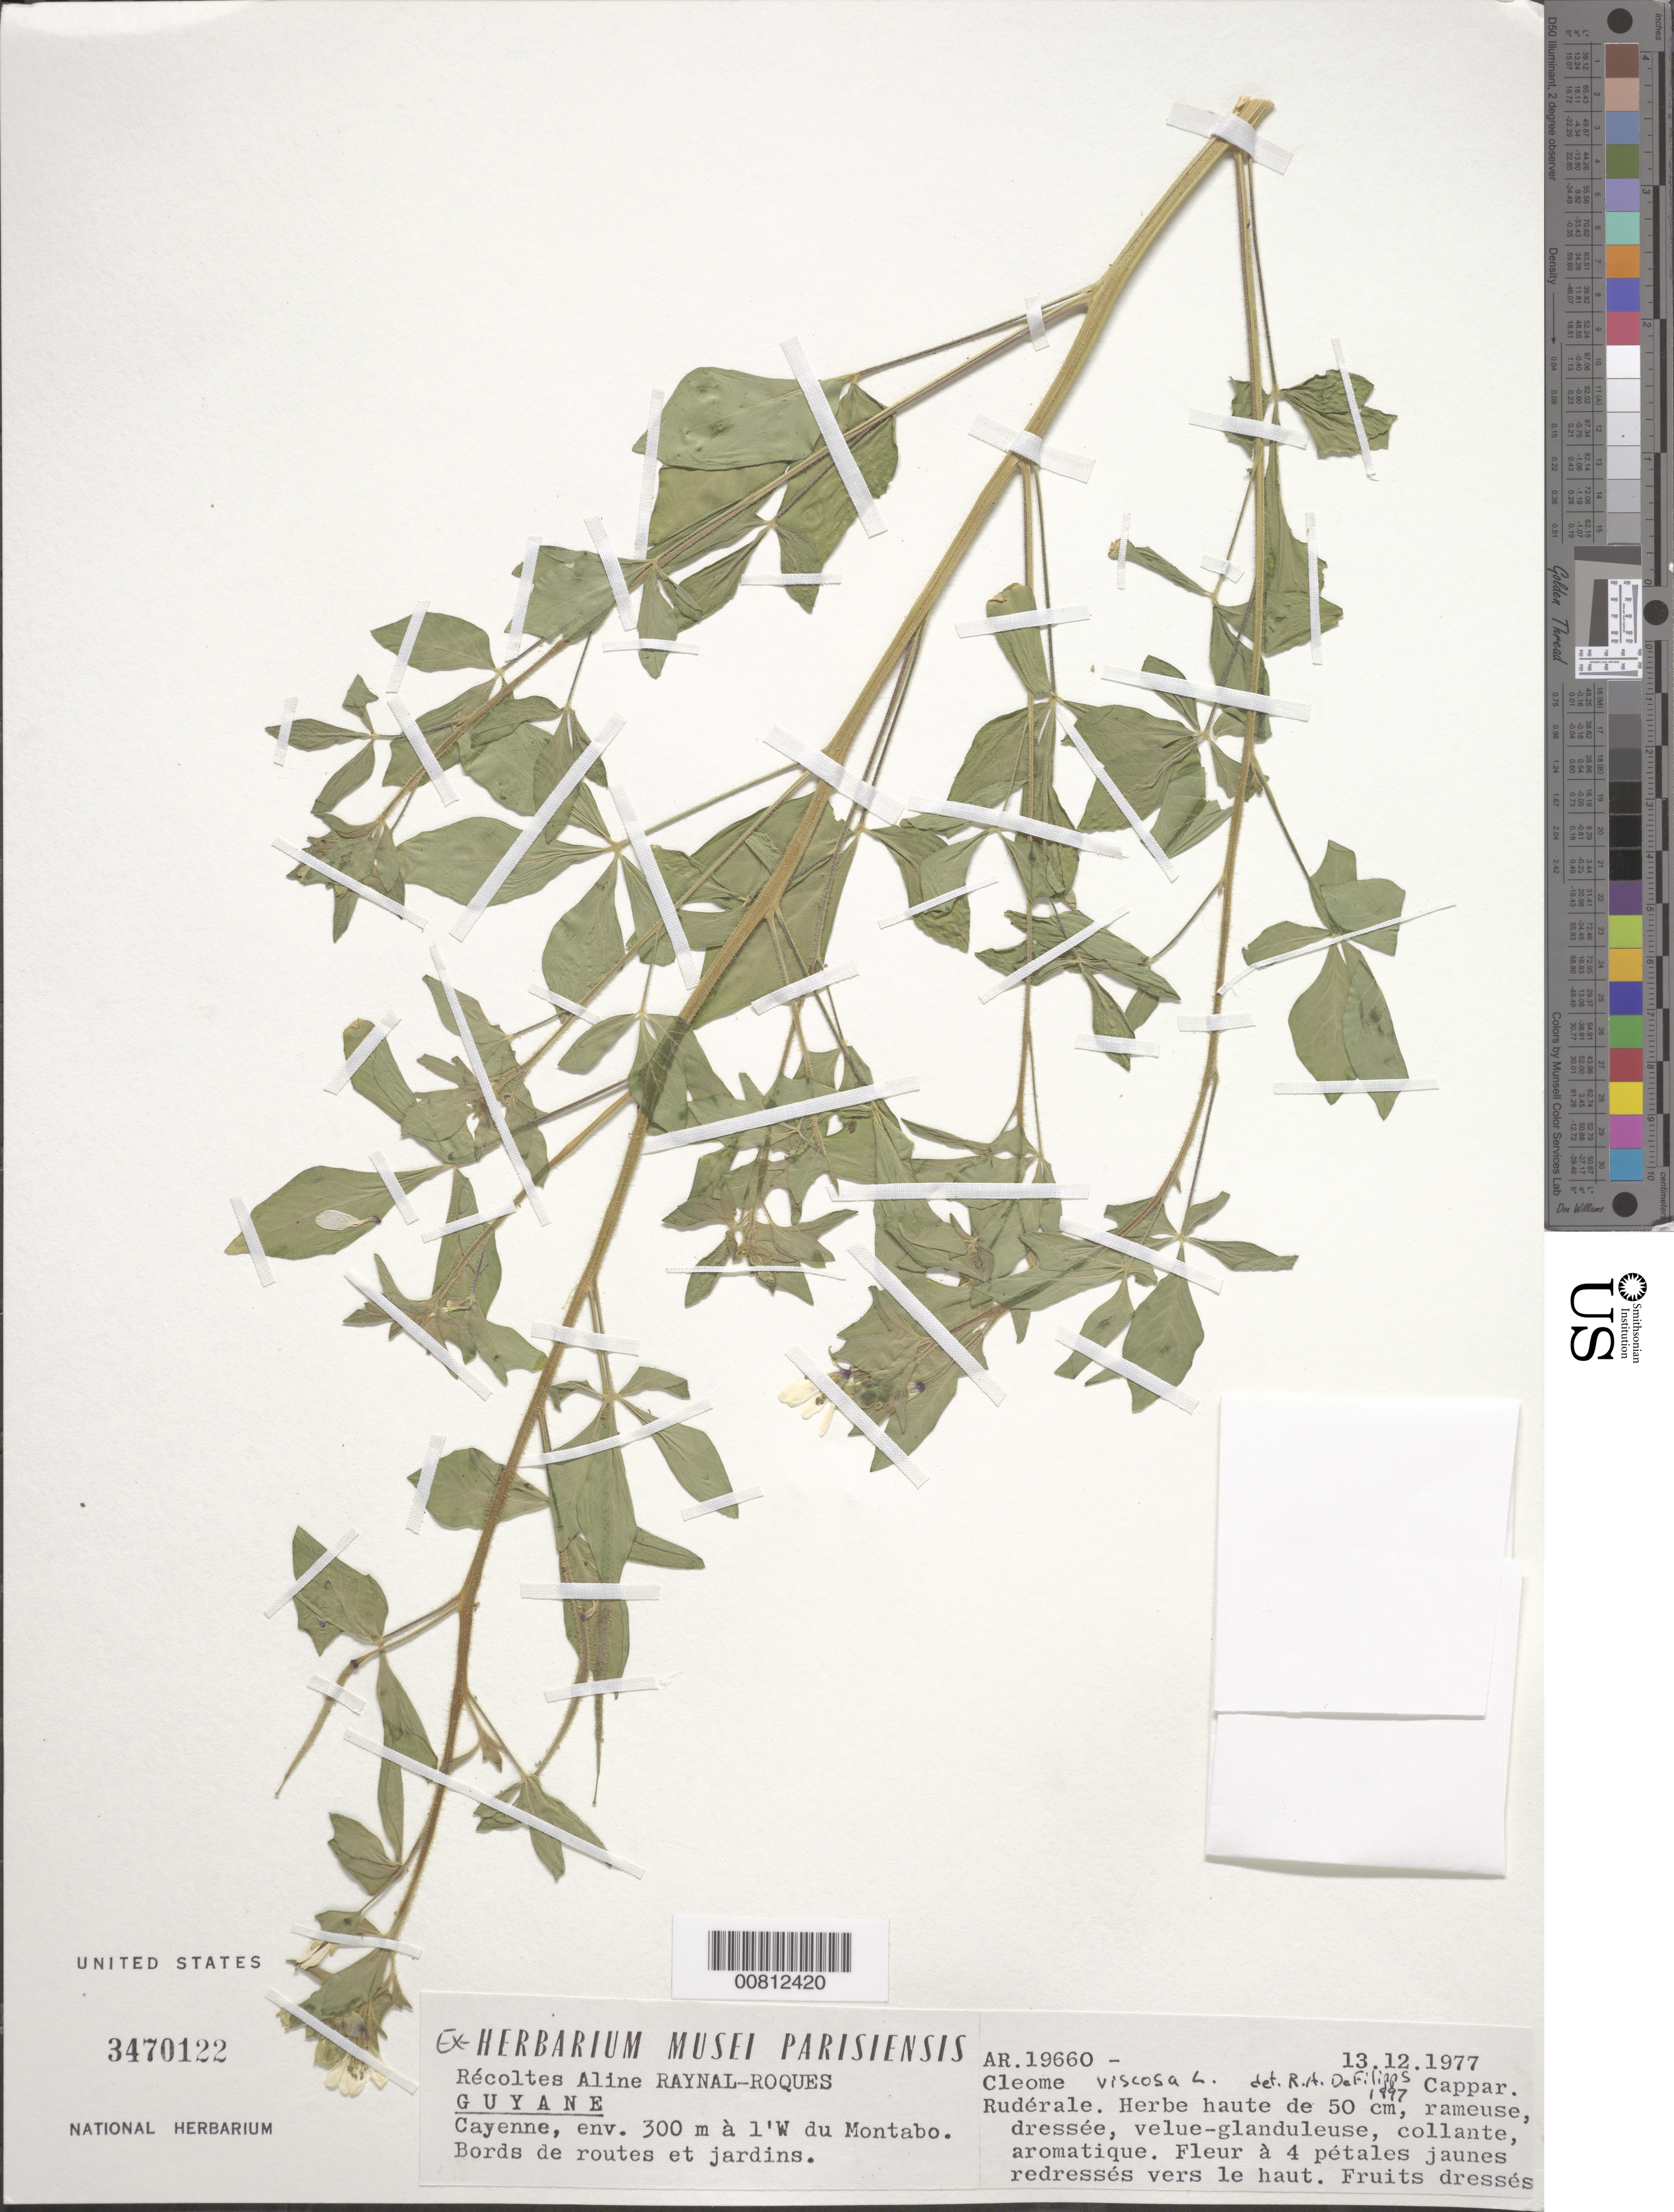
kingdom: Plantae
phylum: Tracheophyta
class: Magnoliopsida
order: Brassicales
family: Cleomaceae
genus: Arivela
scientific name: Arivela viscosa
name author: (L.) Raf.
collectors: A. M. Raynal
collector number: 19660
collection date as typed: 13-Dec-77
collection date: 1977-12-13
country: French Guiana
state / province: Cayenne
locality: Cayenne, approximately 300 m W of Montabo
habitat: Border of roads and gardens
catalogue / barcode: US 3470122